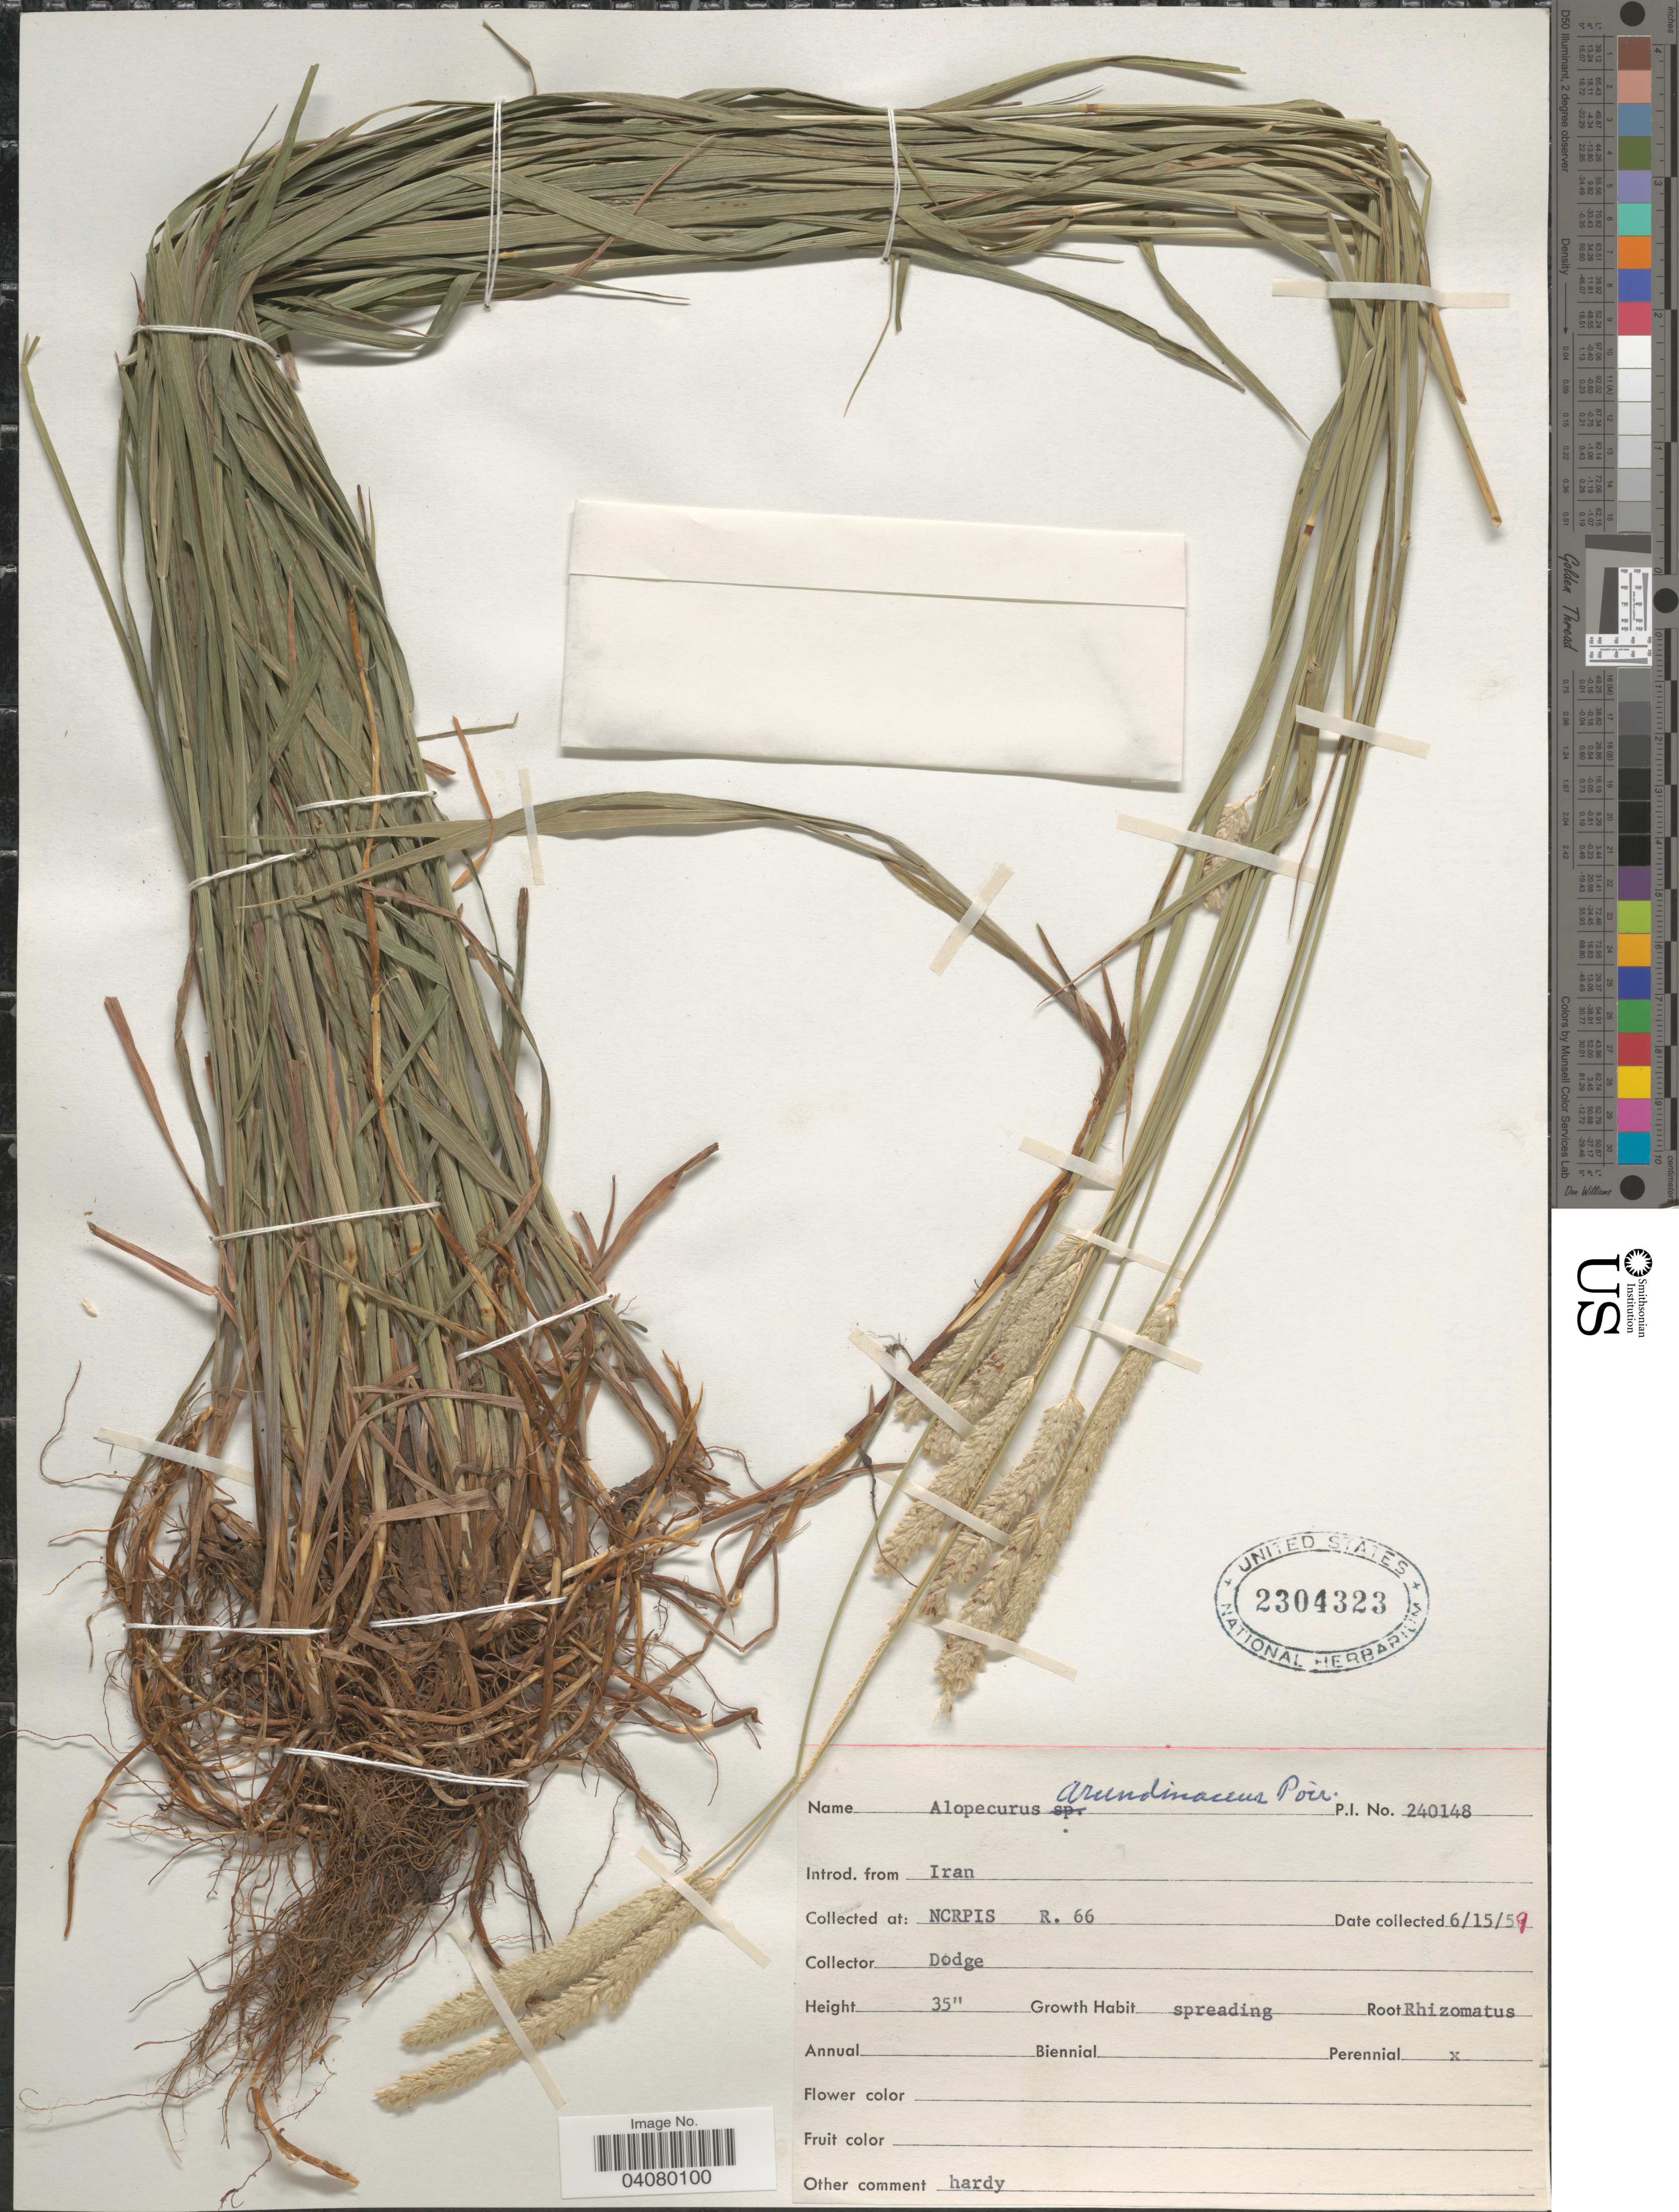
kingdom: Plantae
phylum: Tracheophyta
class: Liliopsida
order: Poales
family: Poaceae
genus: Alopecurus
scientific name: Alopecurus arundinaceus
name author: Poir.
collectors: -. Dodge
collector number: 240148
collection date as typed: Transcribed d/m/y: 15/6/59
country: United States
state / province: Iowa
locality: NCRPIS R. 66.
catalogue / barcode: US 2304323